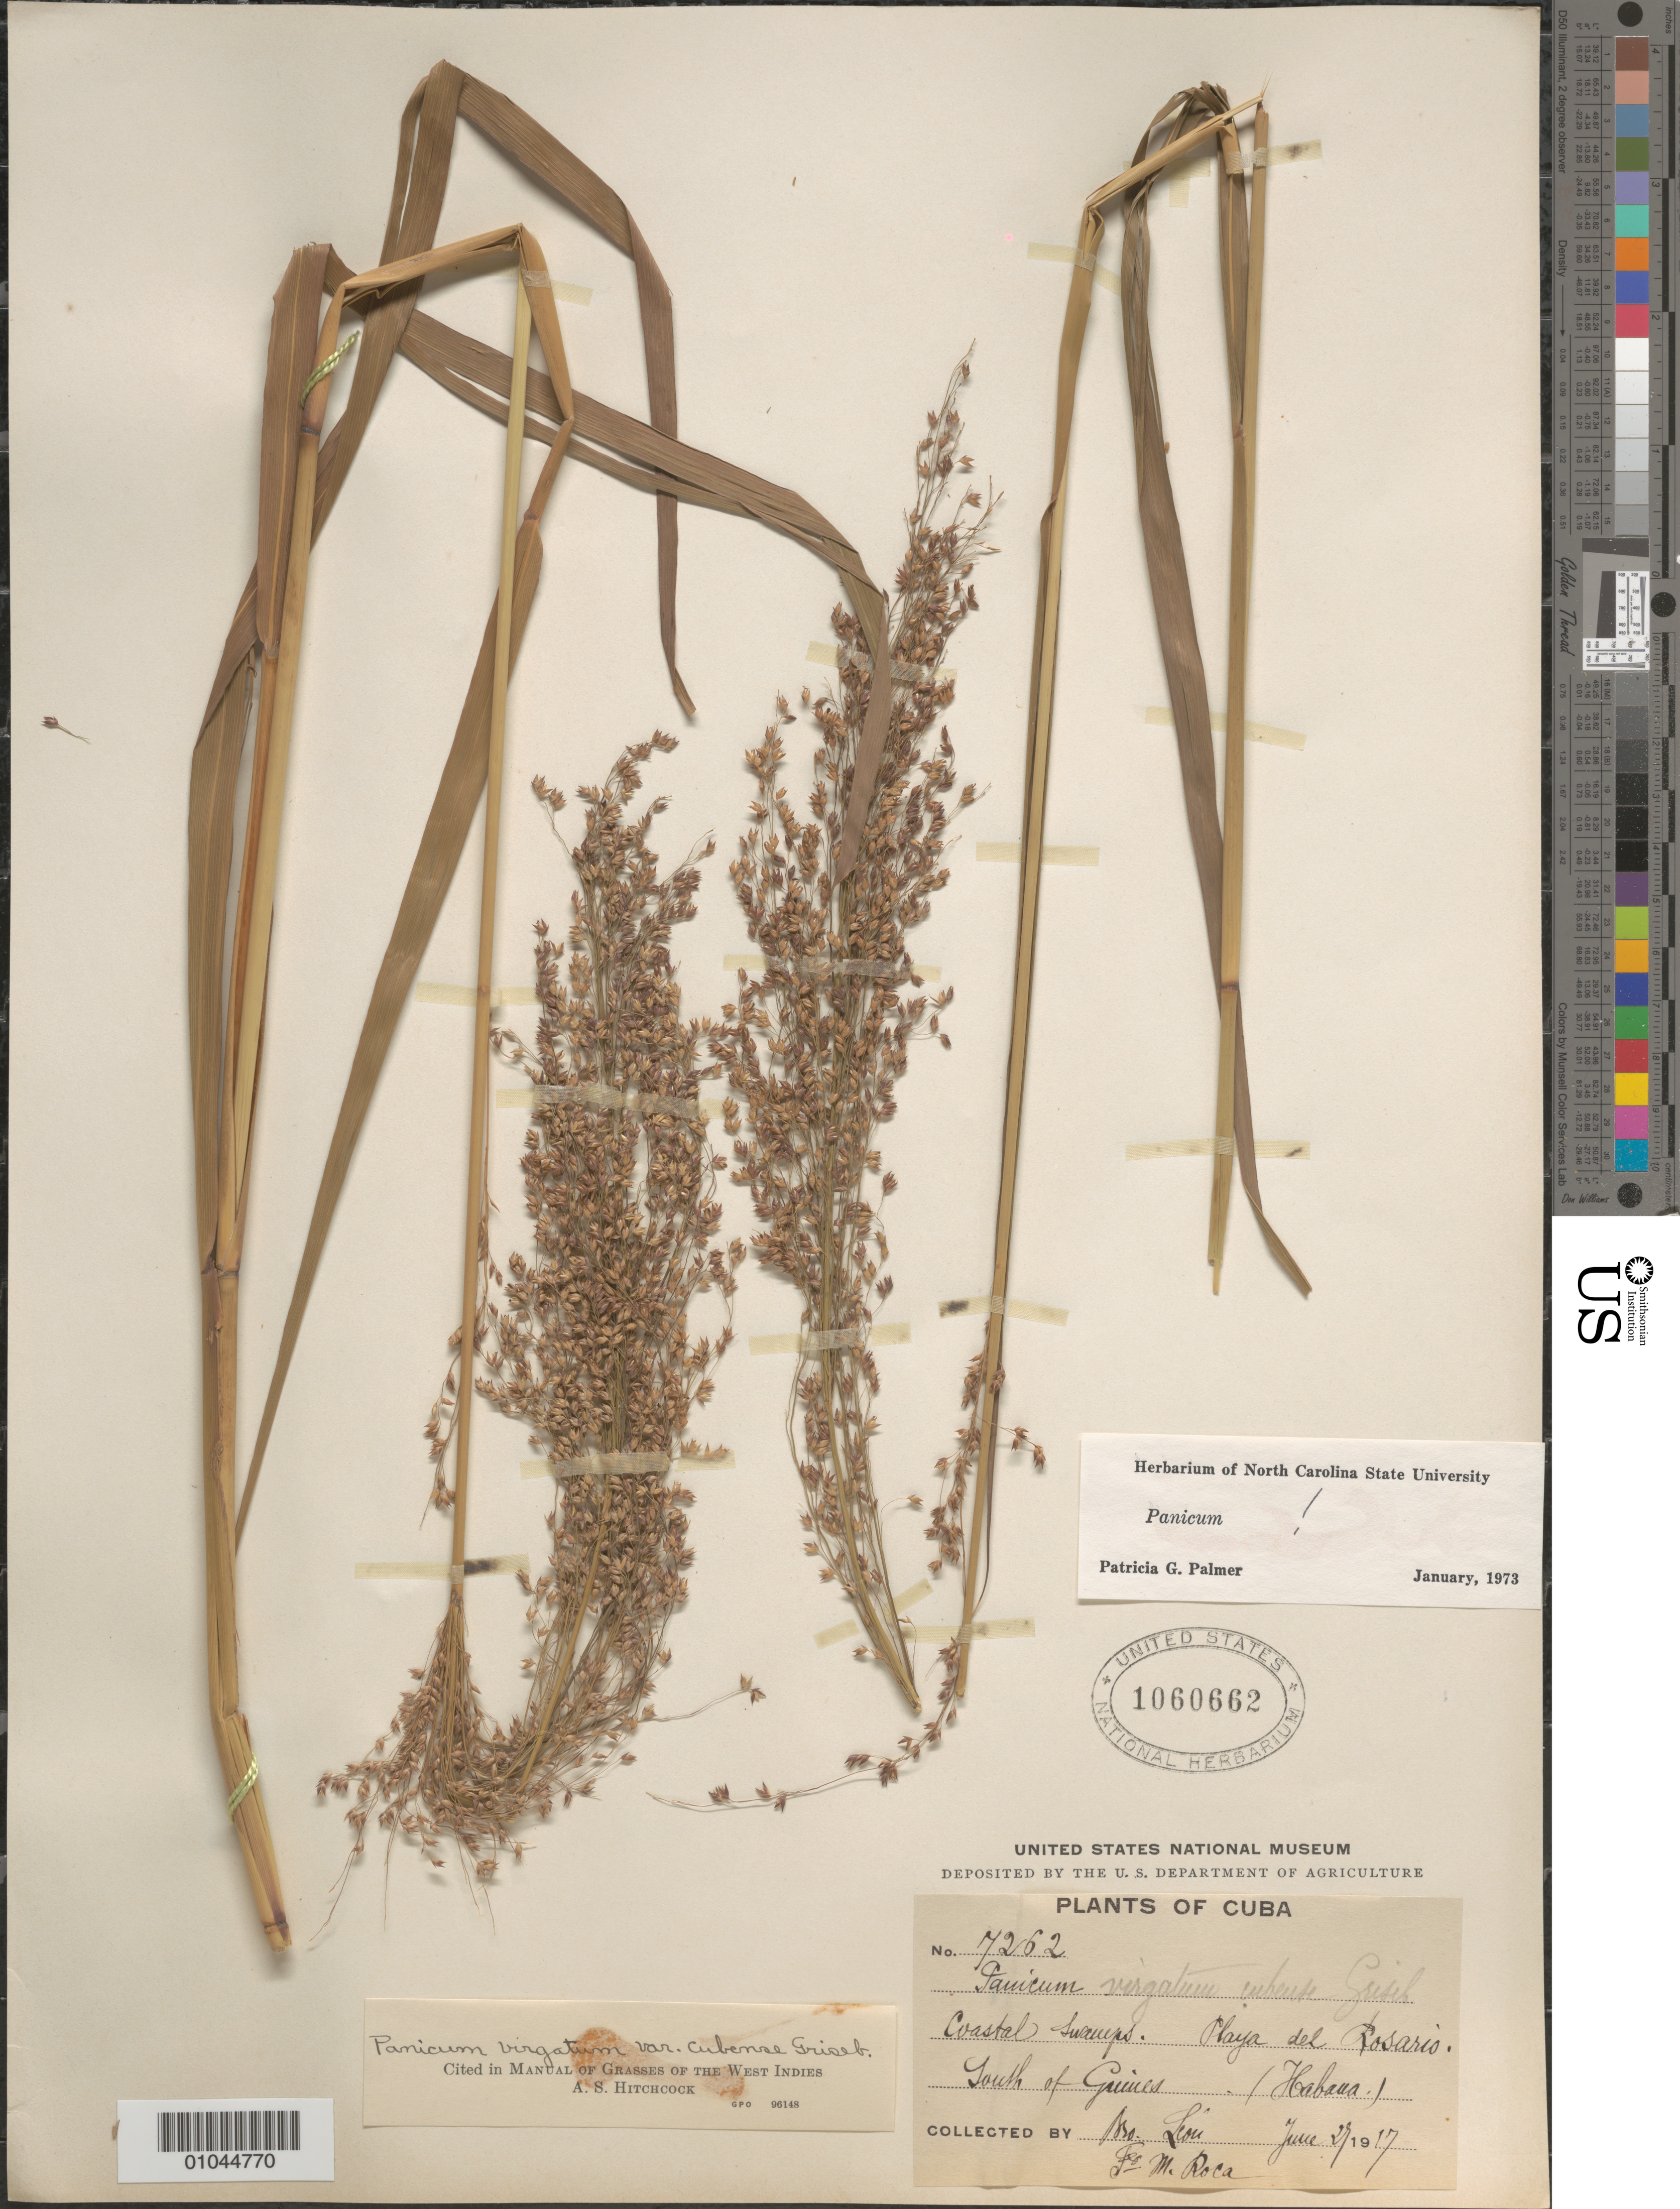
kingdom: Plantae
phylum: Tracheophyta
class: Liliopsida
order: Poales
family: Poaceae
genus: Panicum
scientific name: Panicum virgatum var. cubense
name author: Griseb.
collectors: Bro. León & M. Roca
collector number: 7262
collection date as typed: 27 Jun 1917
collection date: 1917-06-27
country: Cuba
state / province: La Habana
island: Cuba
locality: Playa del Rosario, S of Guinea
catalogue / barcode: US 1060662